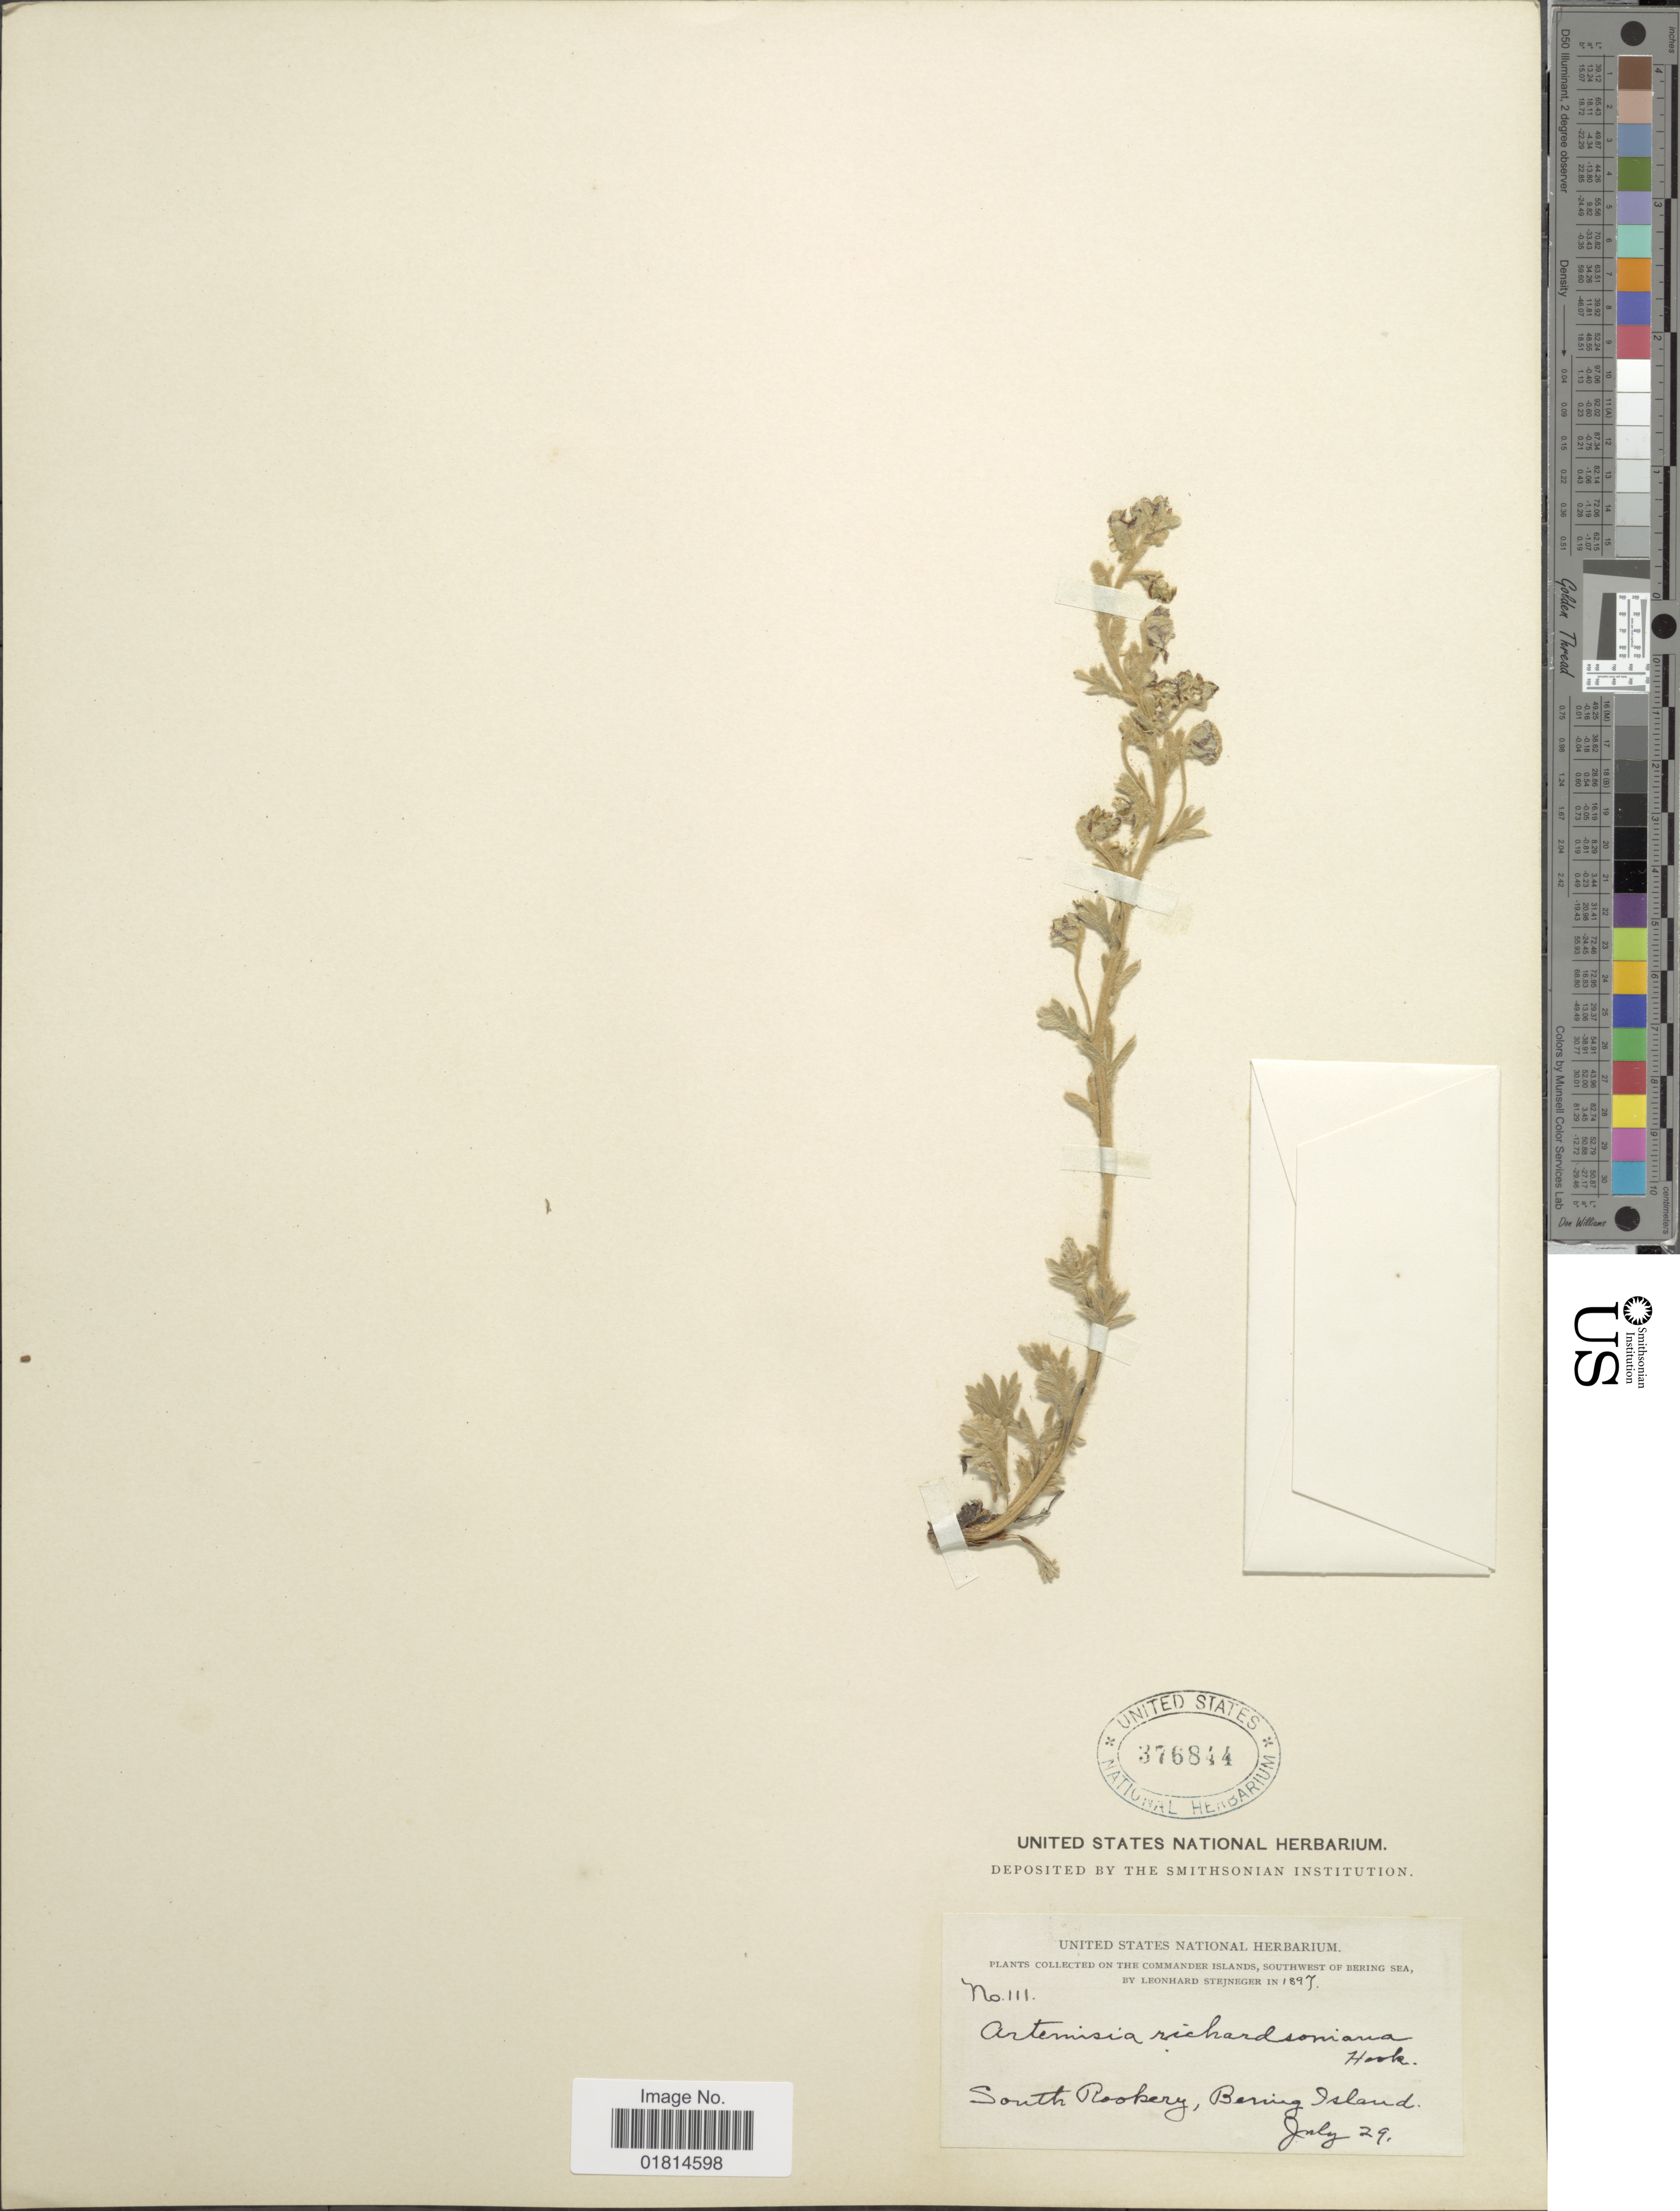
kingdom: Plantae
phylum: Tracheophyta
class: Magnoliopsida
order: Asterales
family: Asteraceae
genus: Artemisia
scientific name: Artemisia borealis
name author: Pall.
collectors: L. Stejneger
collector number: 111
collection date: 1897-07-29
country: Russian Federation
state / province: Kamchatka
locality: Commander Islands, Southwest of Bering Sea. South Rookery, Bering Island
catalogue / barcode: US 376844